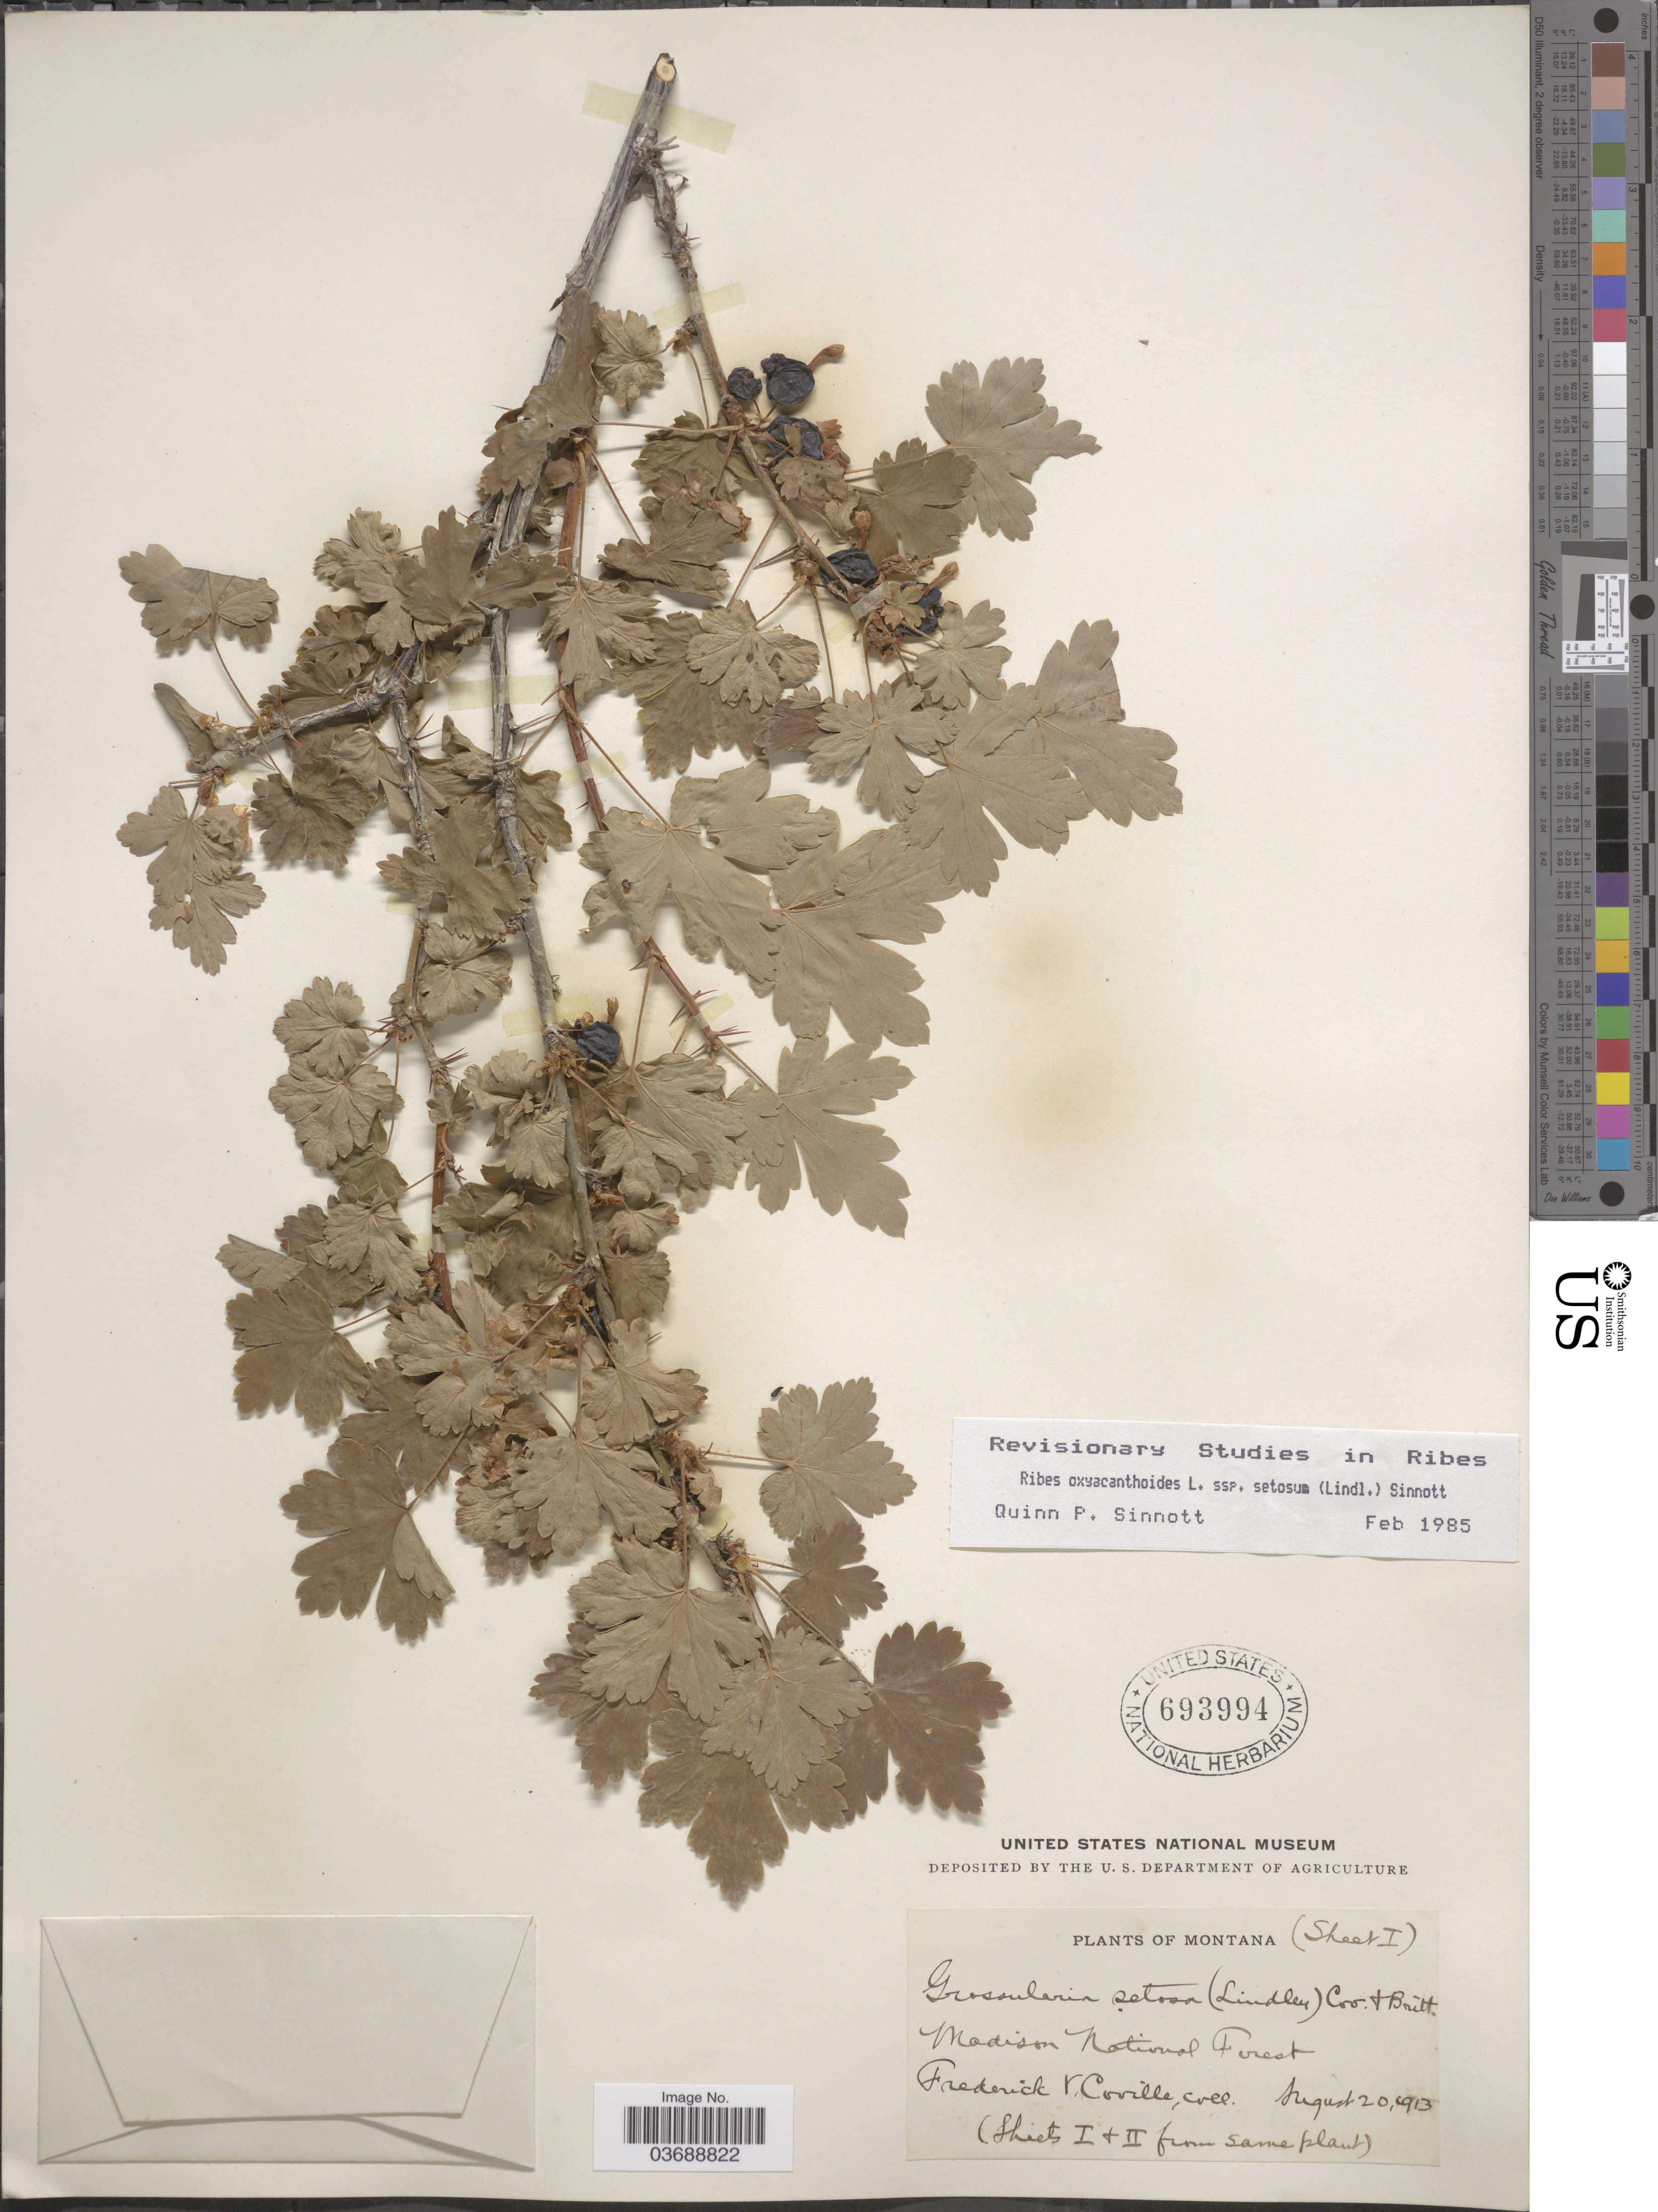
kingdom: Plantae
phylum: Tracheophyta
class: Magnoliopsida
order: Saxifragales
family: Grossulariaceae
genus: Ribes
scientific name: Ribes oxyacanthoides subsp. setosum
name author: (Lindl.) Q.P. Sinnott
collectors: F. V. Coville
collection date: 1913-08-20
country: United States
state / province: Montana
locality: Madison National Forest.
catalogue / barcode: US 693994